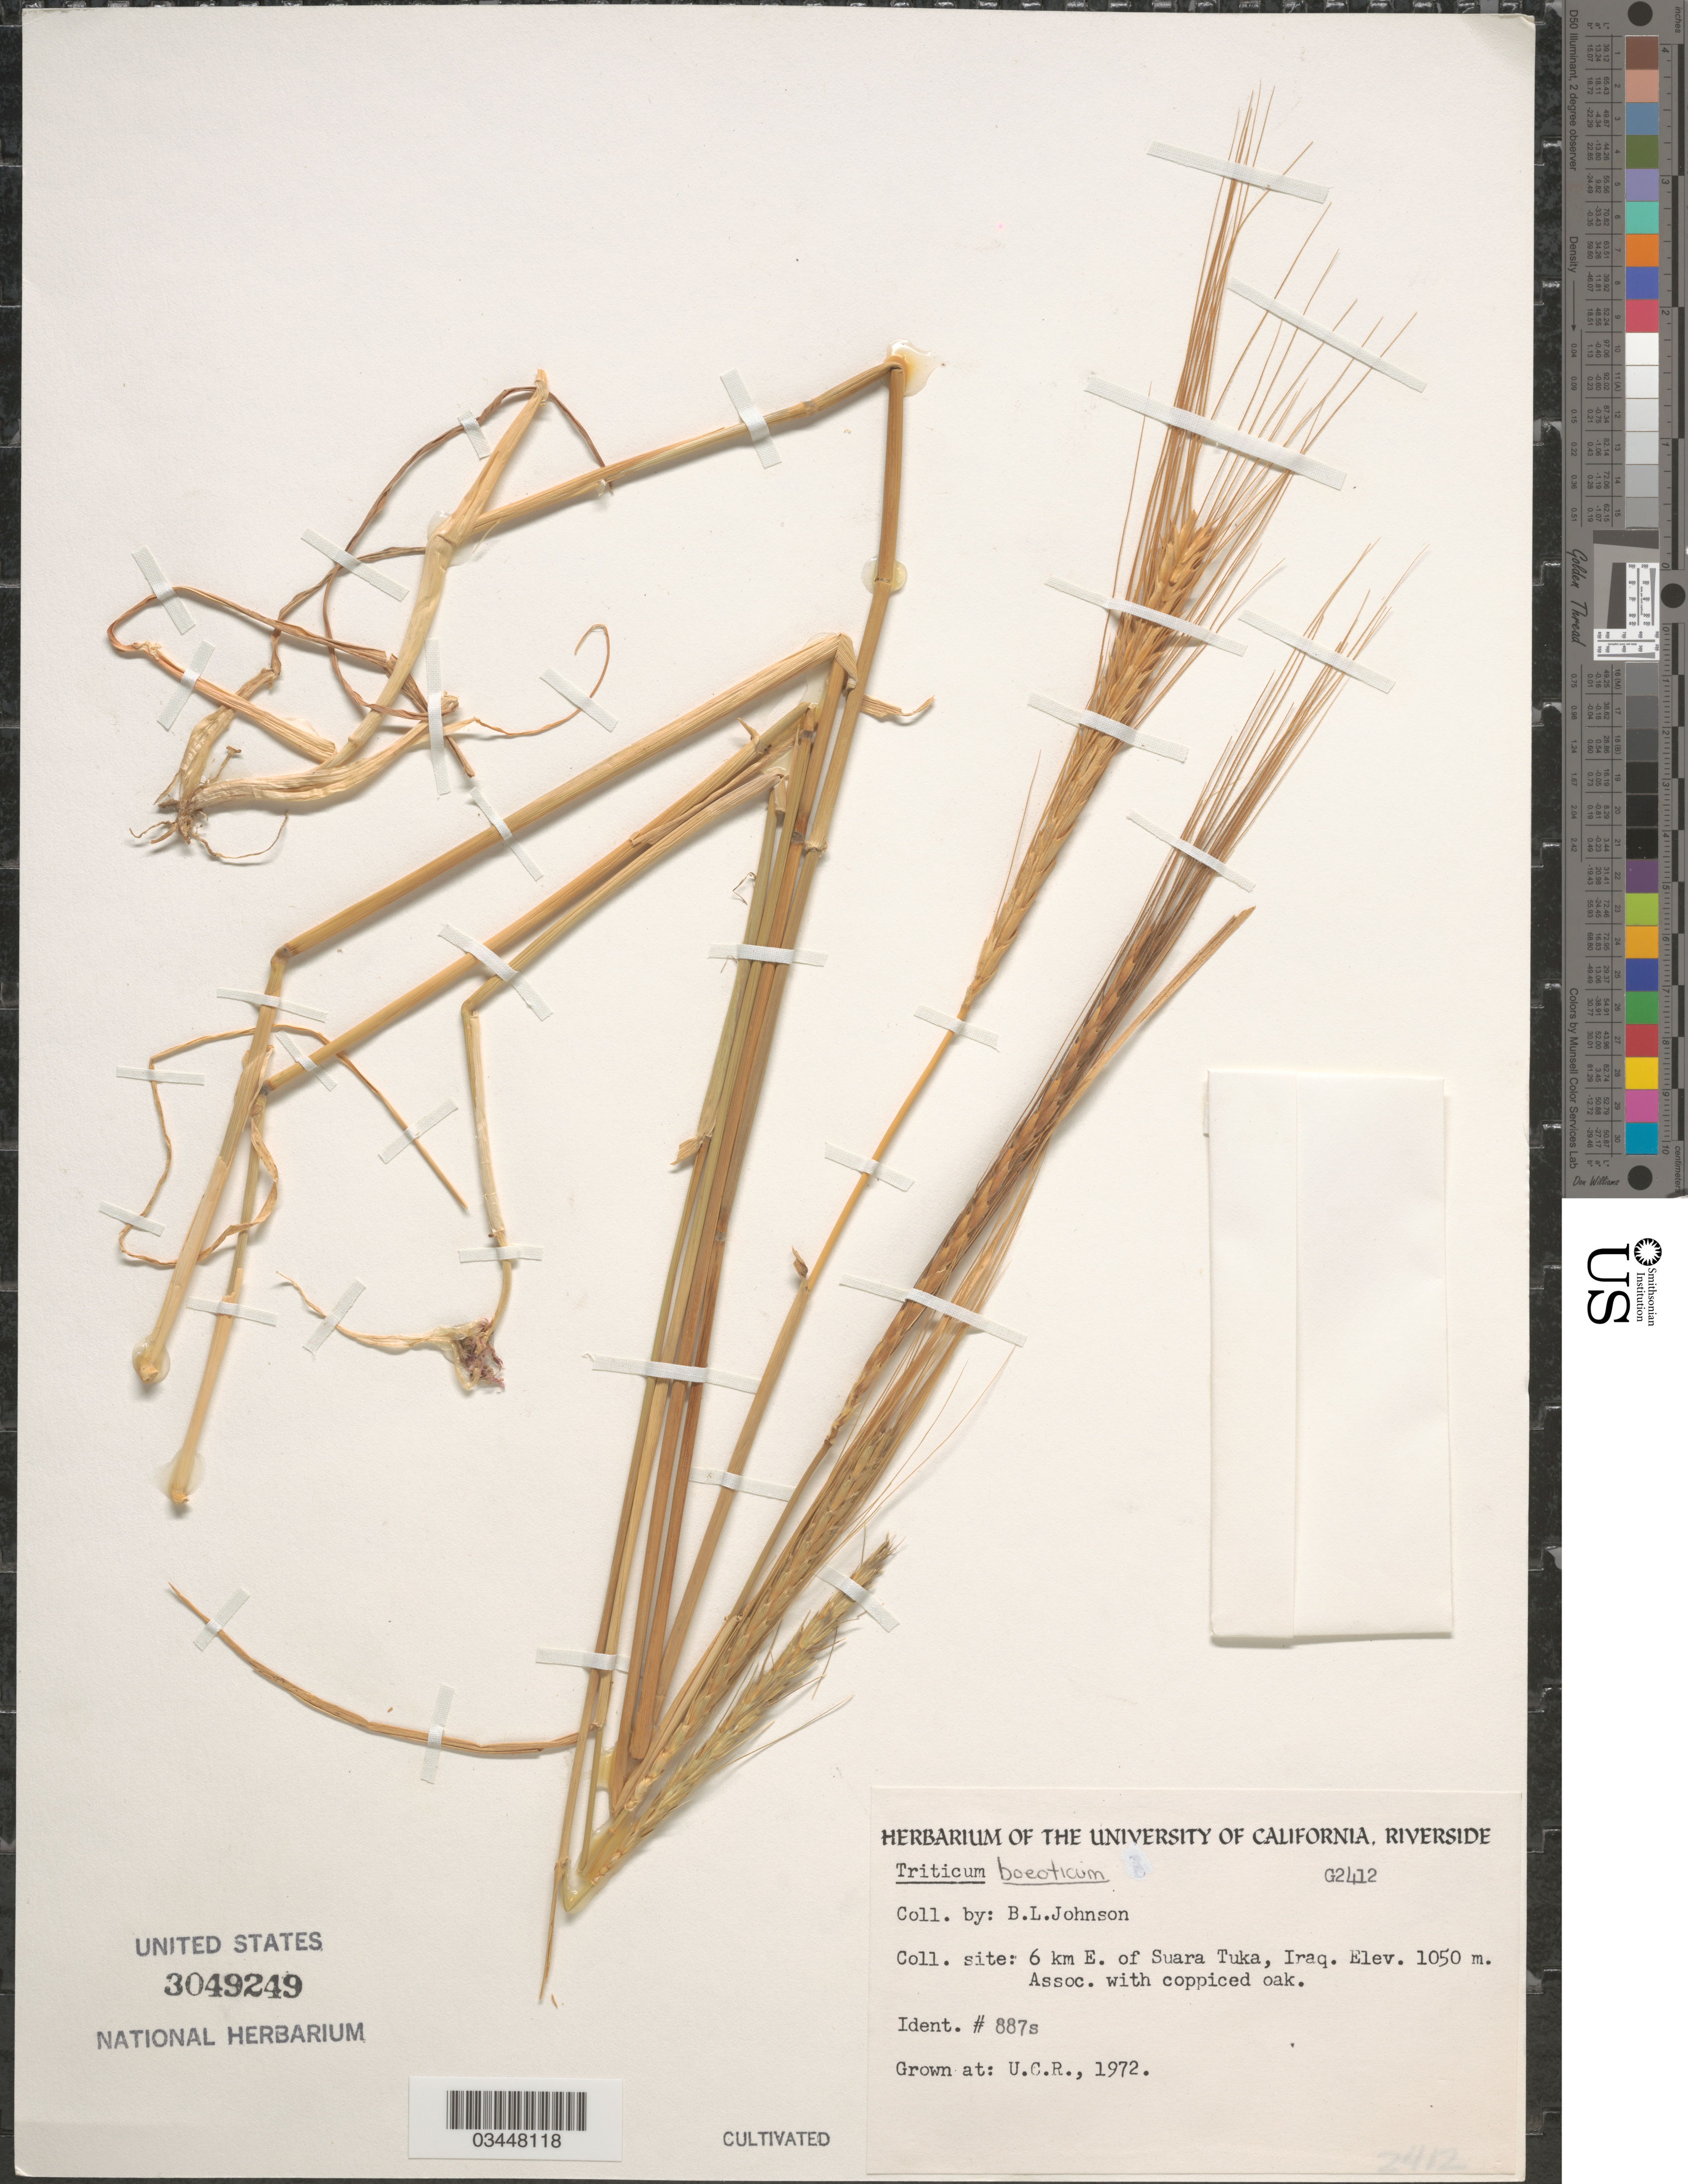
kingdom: Plantae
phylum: Tracheophyta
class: Liliopsida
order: Poales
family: Poaceae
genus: Triticum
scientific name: Triticum boeoticum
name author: Boiss.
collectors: ex herb. Univ. of California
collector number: G2412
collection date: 1972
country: United States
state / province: California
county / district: Riverside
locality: U.C.R.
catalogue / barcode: US 3049249